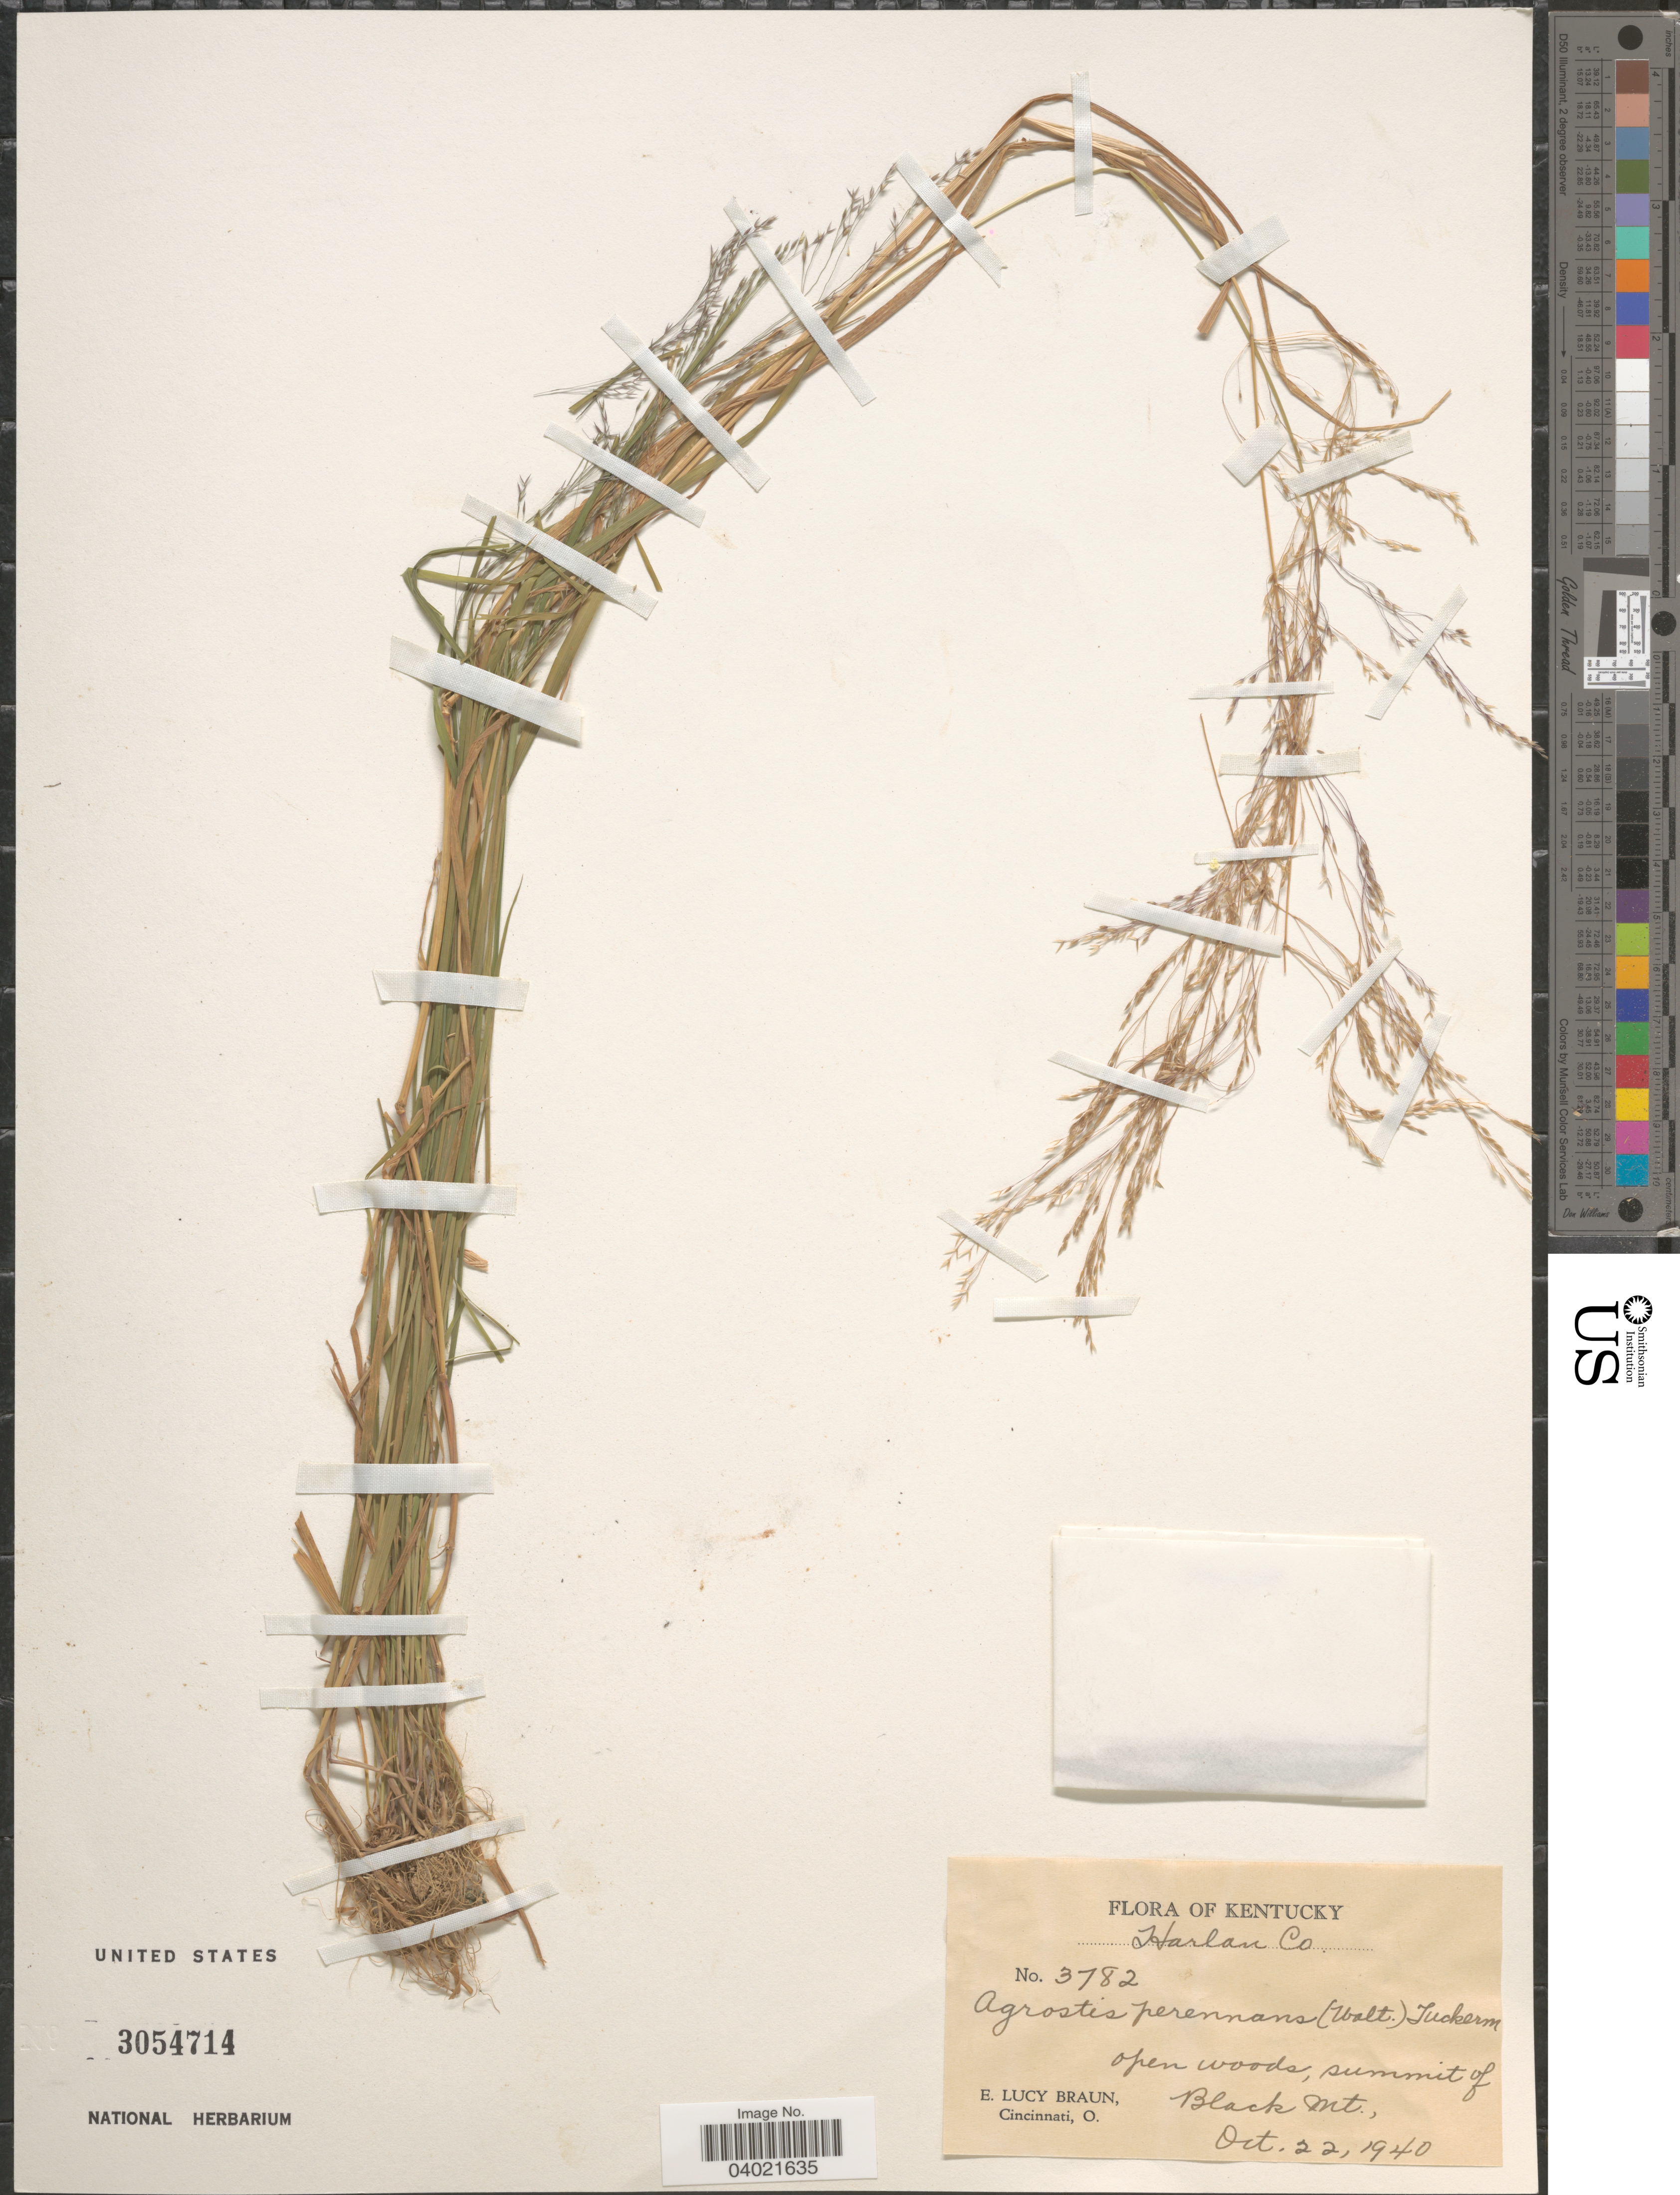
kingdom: Plantae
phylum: Tracheophyta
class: Liliopsida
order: Poales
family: Poaceae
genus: Agrostis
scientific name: Agrostis perennans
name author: (Walter) Tuck.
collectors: E. L. Braun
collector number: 3782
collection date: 1940-10-22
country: United States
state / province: Kentucky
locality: Harlan Co. Open woods, summit of Black Mt.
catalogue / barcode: US 3054714